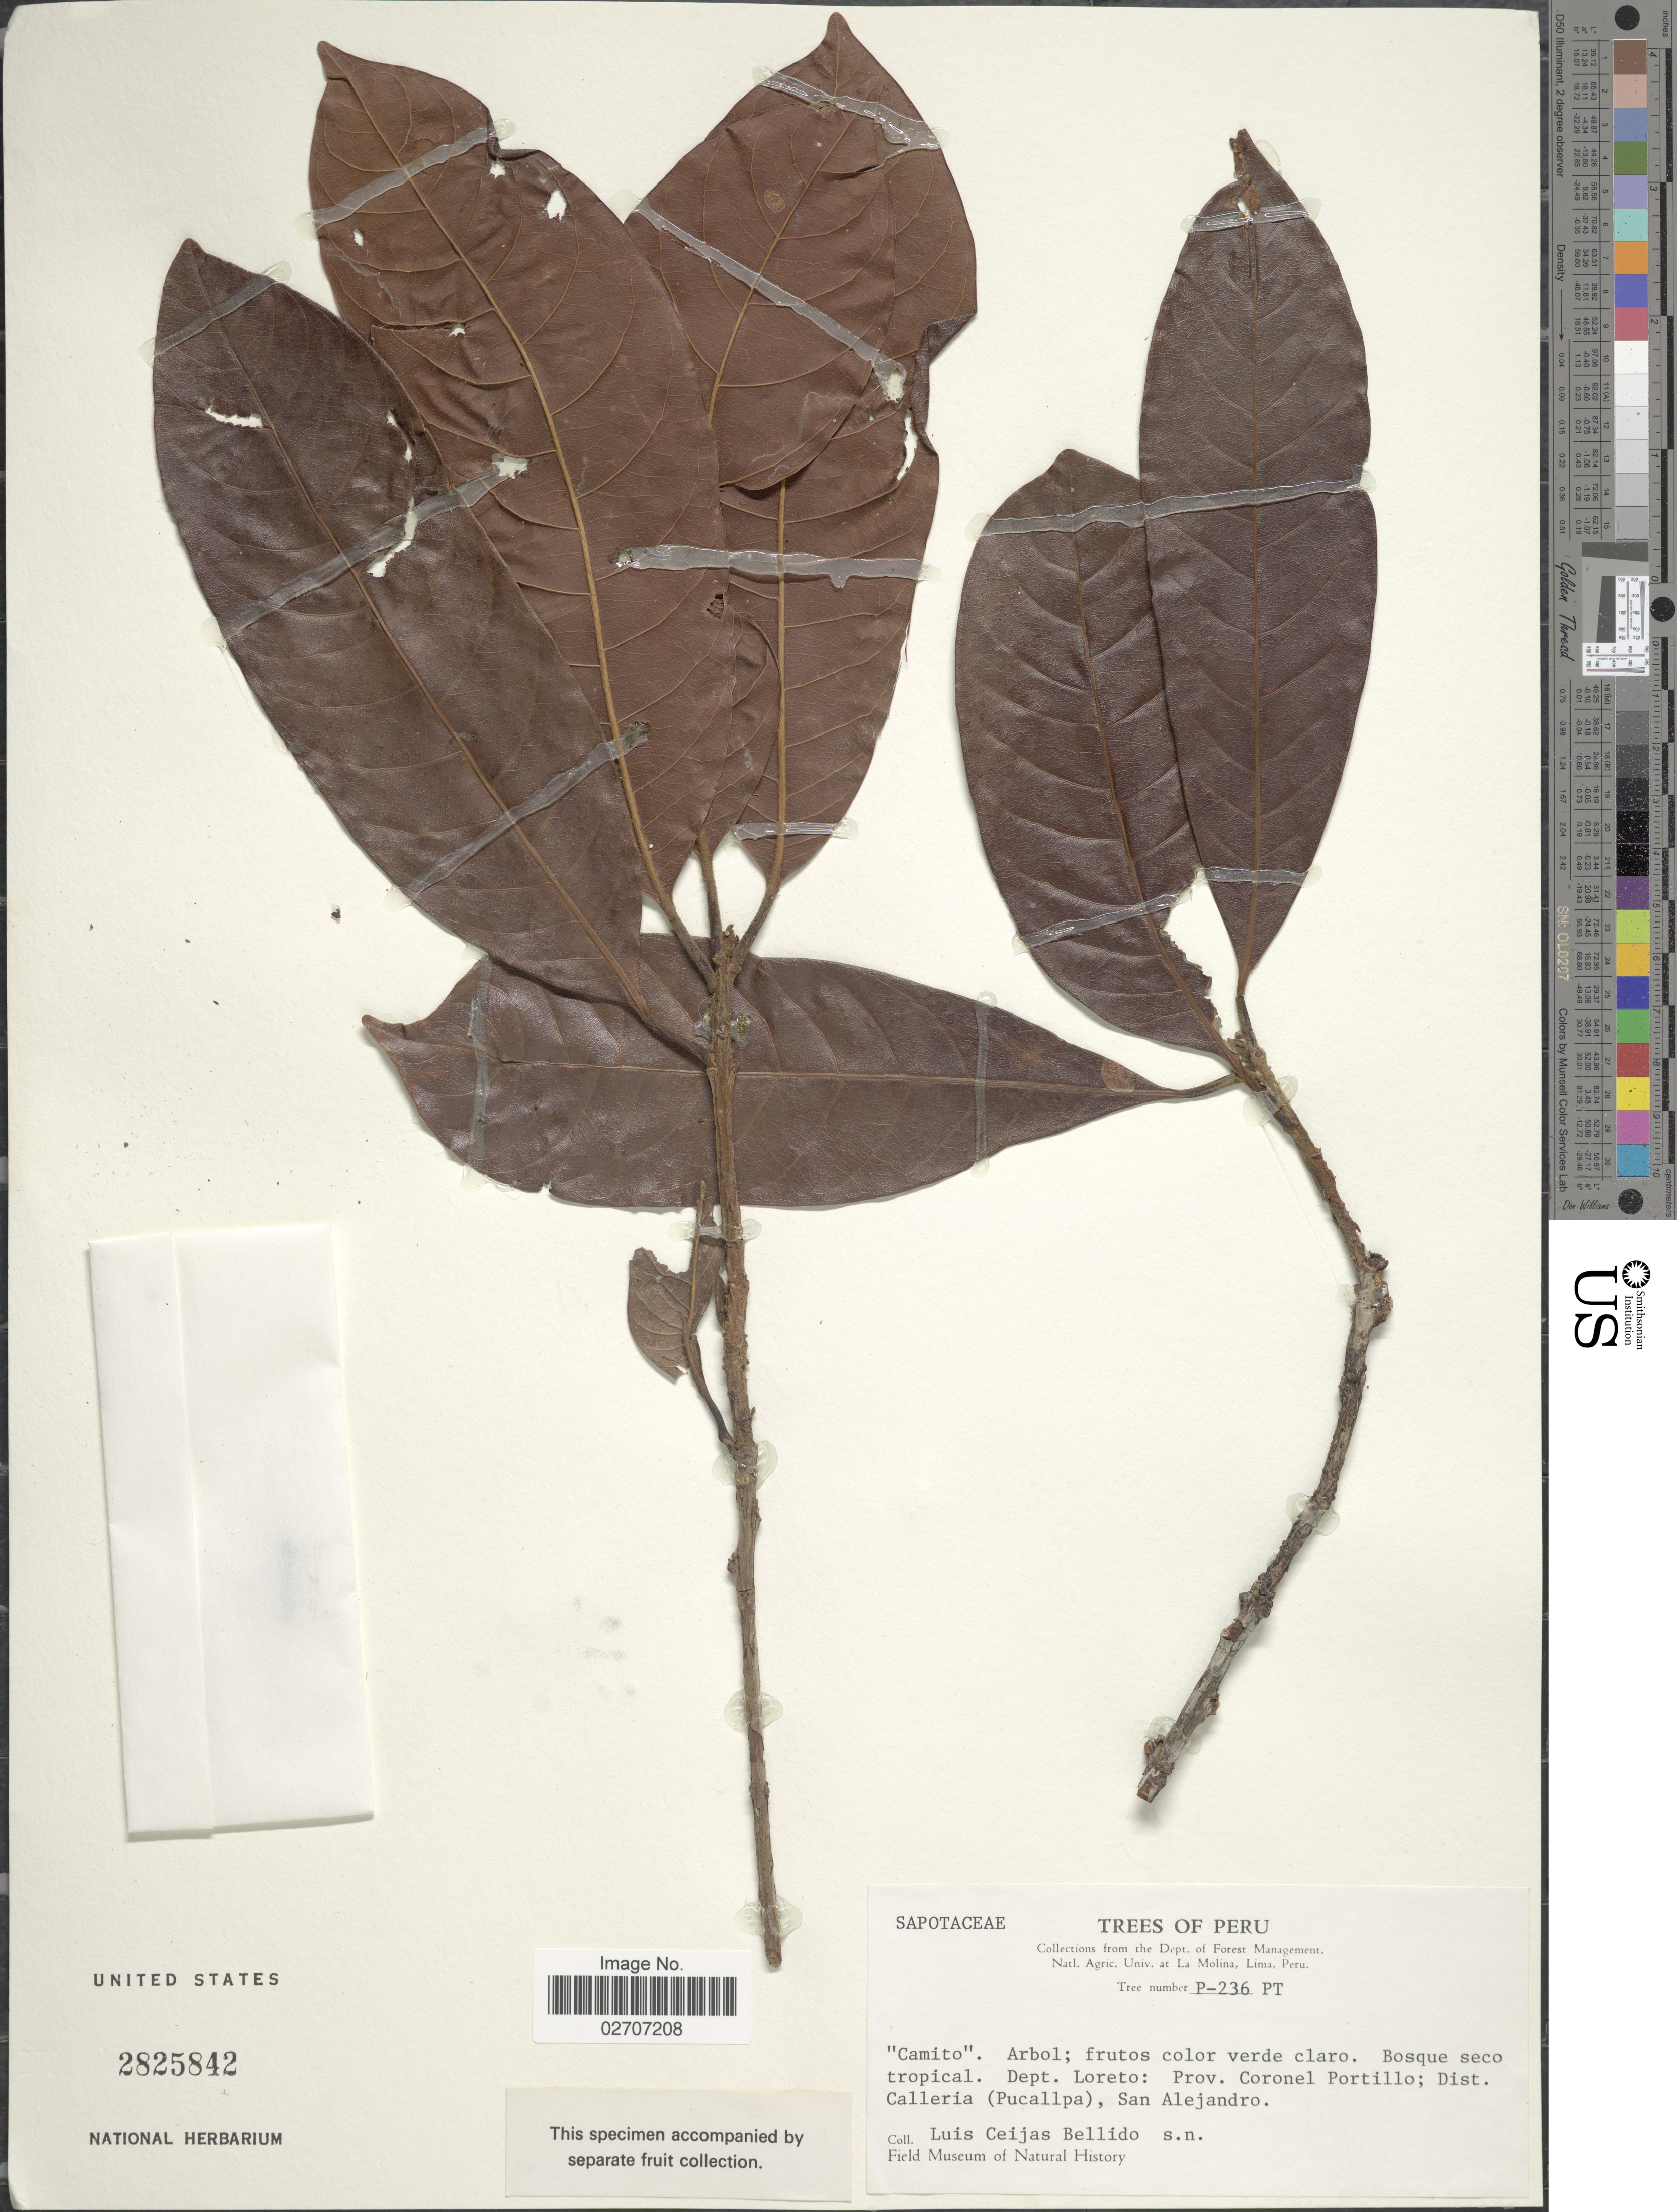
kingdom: Plantae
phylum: Tracheophyta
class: Magnoliopsida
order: Ericales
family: Sapotaceae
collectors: L. Bellido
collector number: P-236PT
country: Peru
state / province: Loreto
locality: Dept. Loreto: Prov. Coronel Portillo; Dist. Calleria (Pucallpa), San Alejandro.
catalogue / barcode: US 2825842